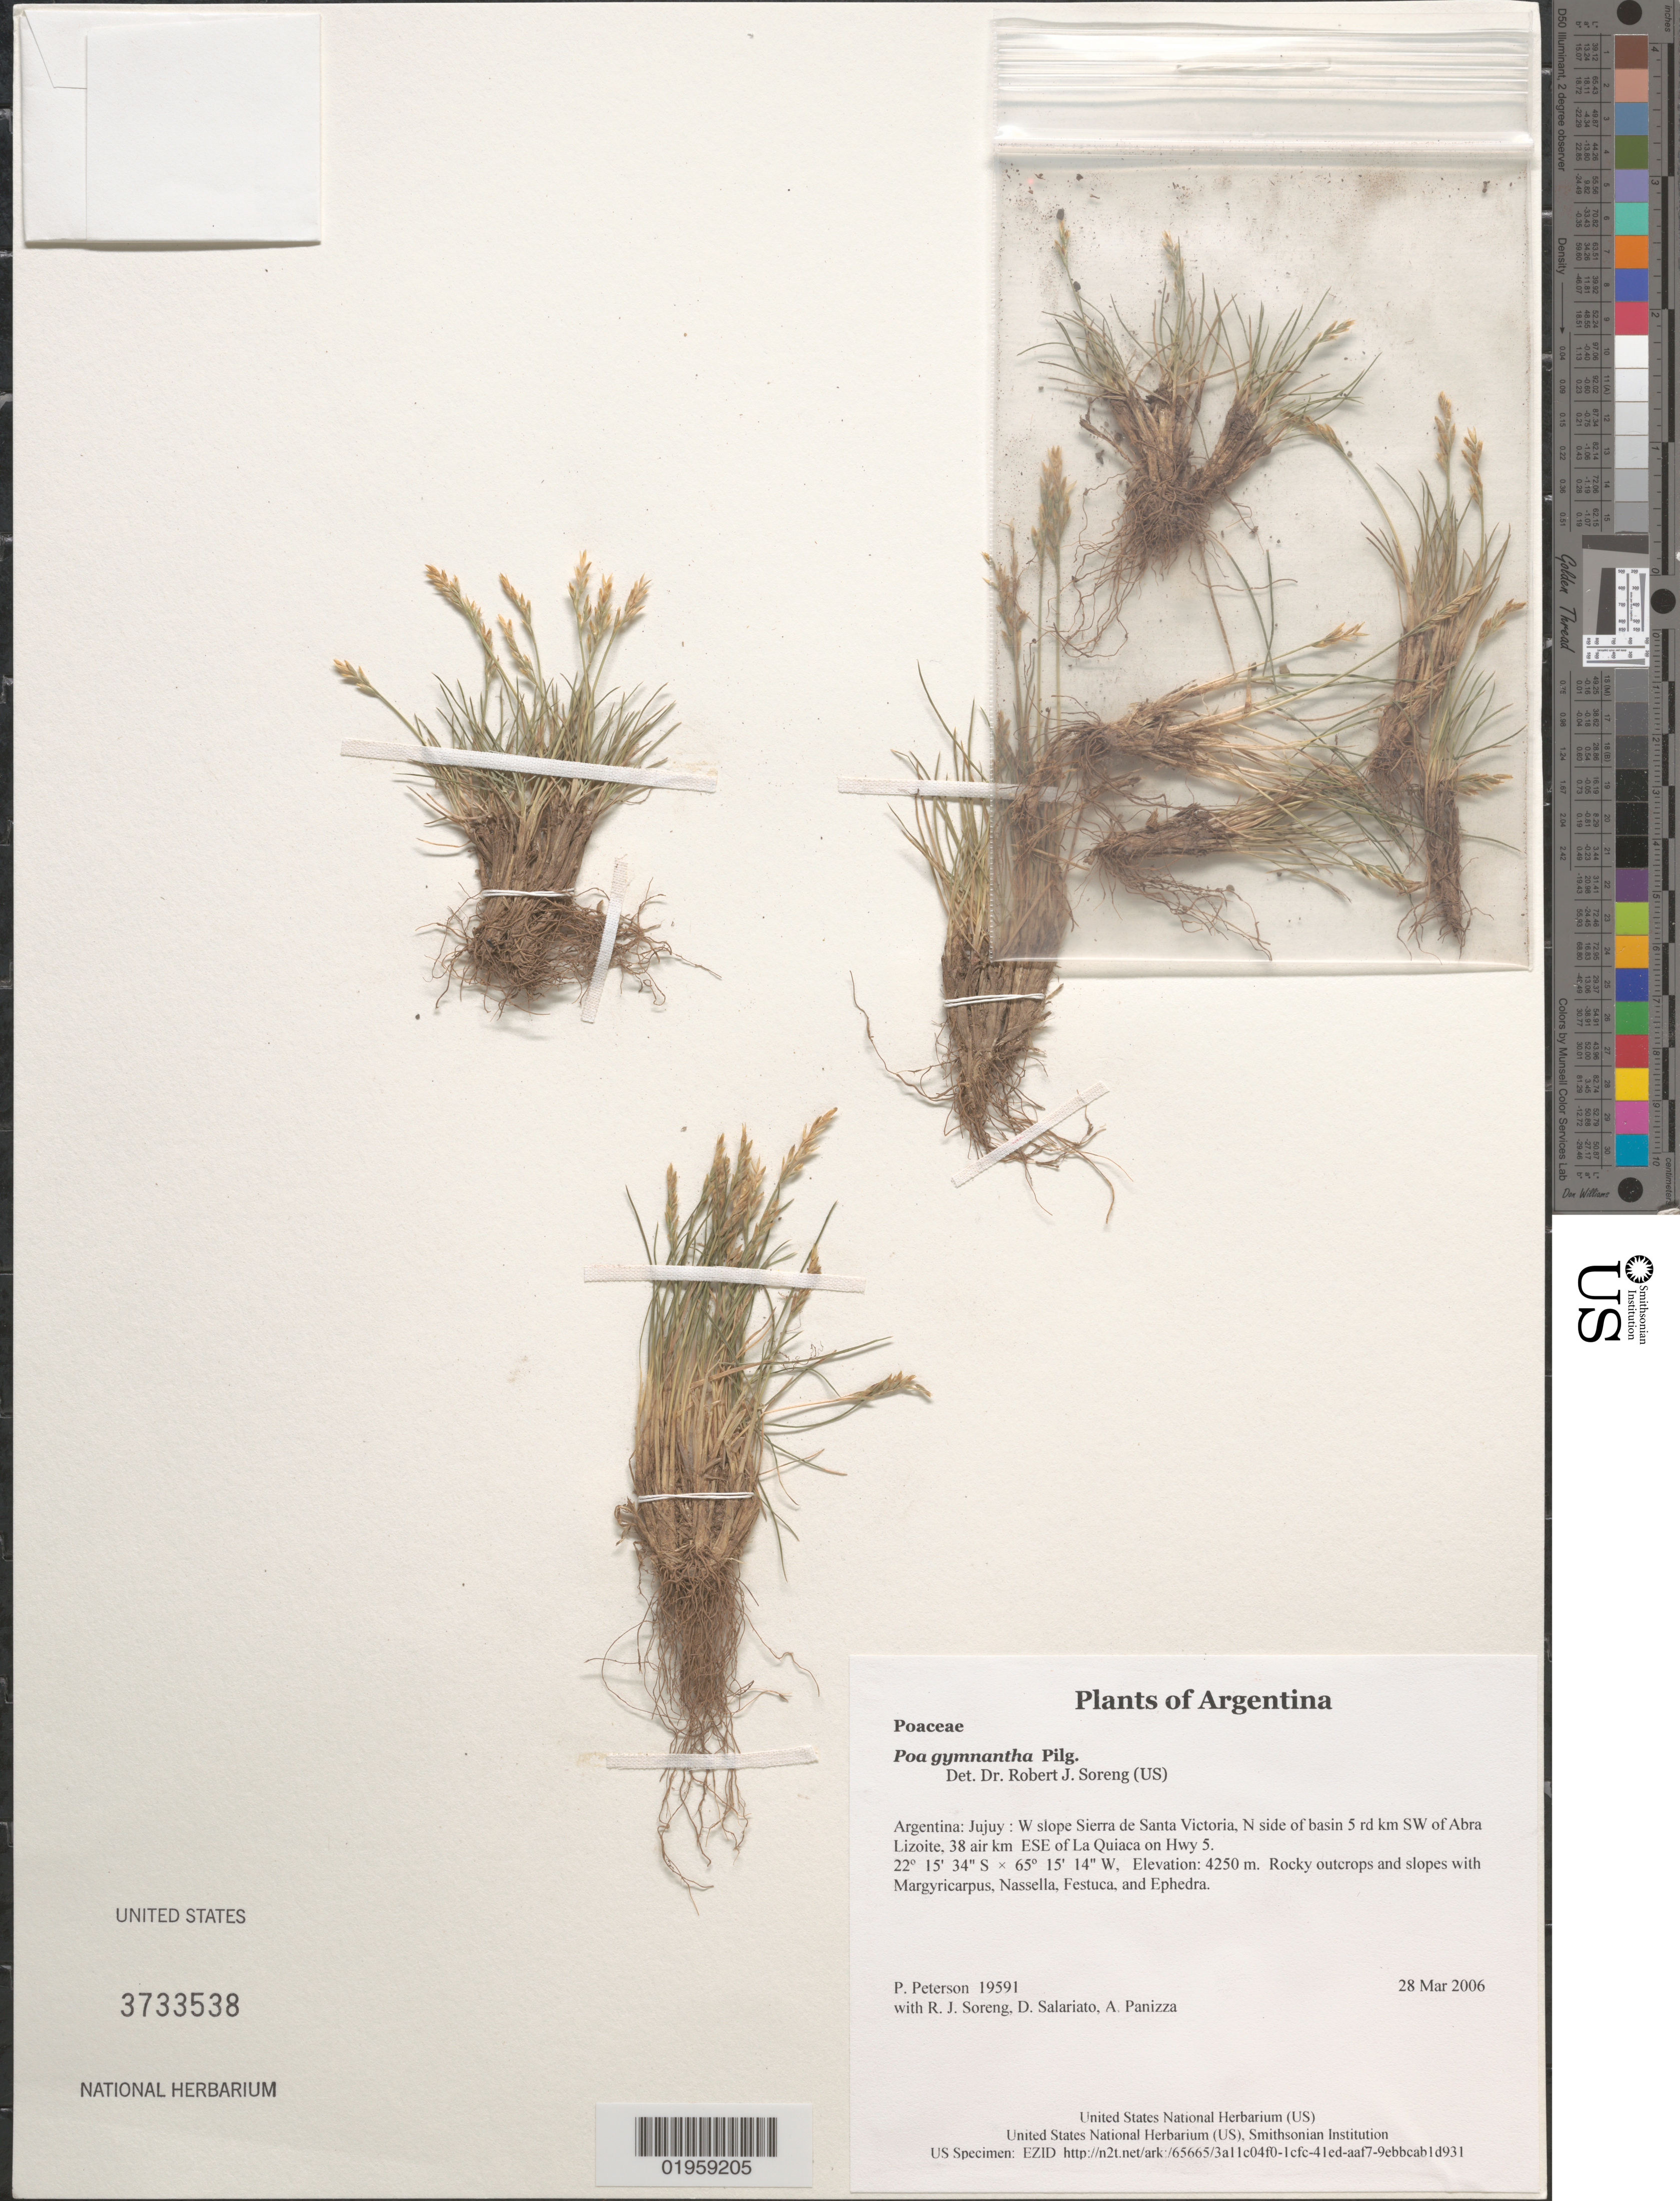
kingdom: Plantae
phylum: Tracheophyta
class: Liliopsida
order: Poales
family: Poaceae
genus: Poa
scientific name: Poa gymnantha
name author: Pilg.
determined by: Soreng, Robert J., Research Associate (BOT), Smithsonian Institution - National Museum of Natural History (UNITED STATES)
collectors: P. M. Peterson, R. J. Soreng, D. Salariato & A. Panizza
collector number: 19591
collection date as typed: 28 Mar 2006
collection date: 2006-03-28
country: Argentina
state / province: Jujuy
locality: W slope Sierra de Santa Victoria, N side of basin 5 rd km SW of Abra Lizoite, 38 air km ESE of La Quiaca on Hwy 5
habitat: Rocky outcrops and slopes with Margyricarpus, Nassella, Festuca, and Ephedra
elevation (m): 4250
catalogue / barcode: US 3733538